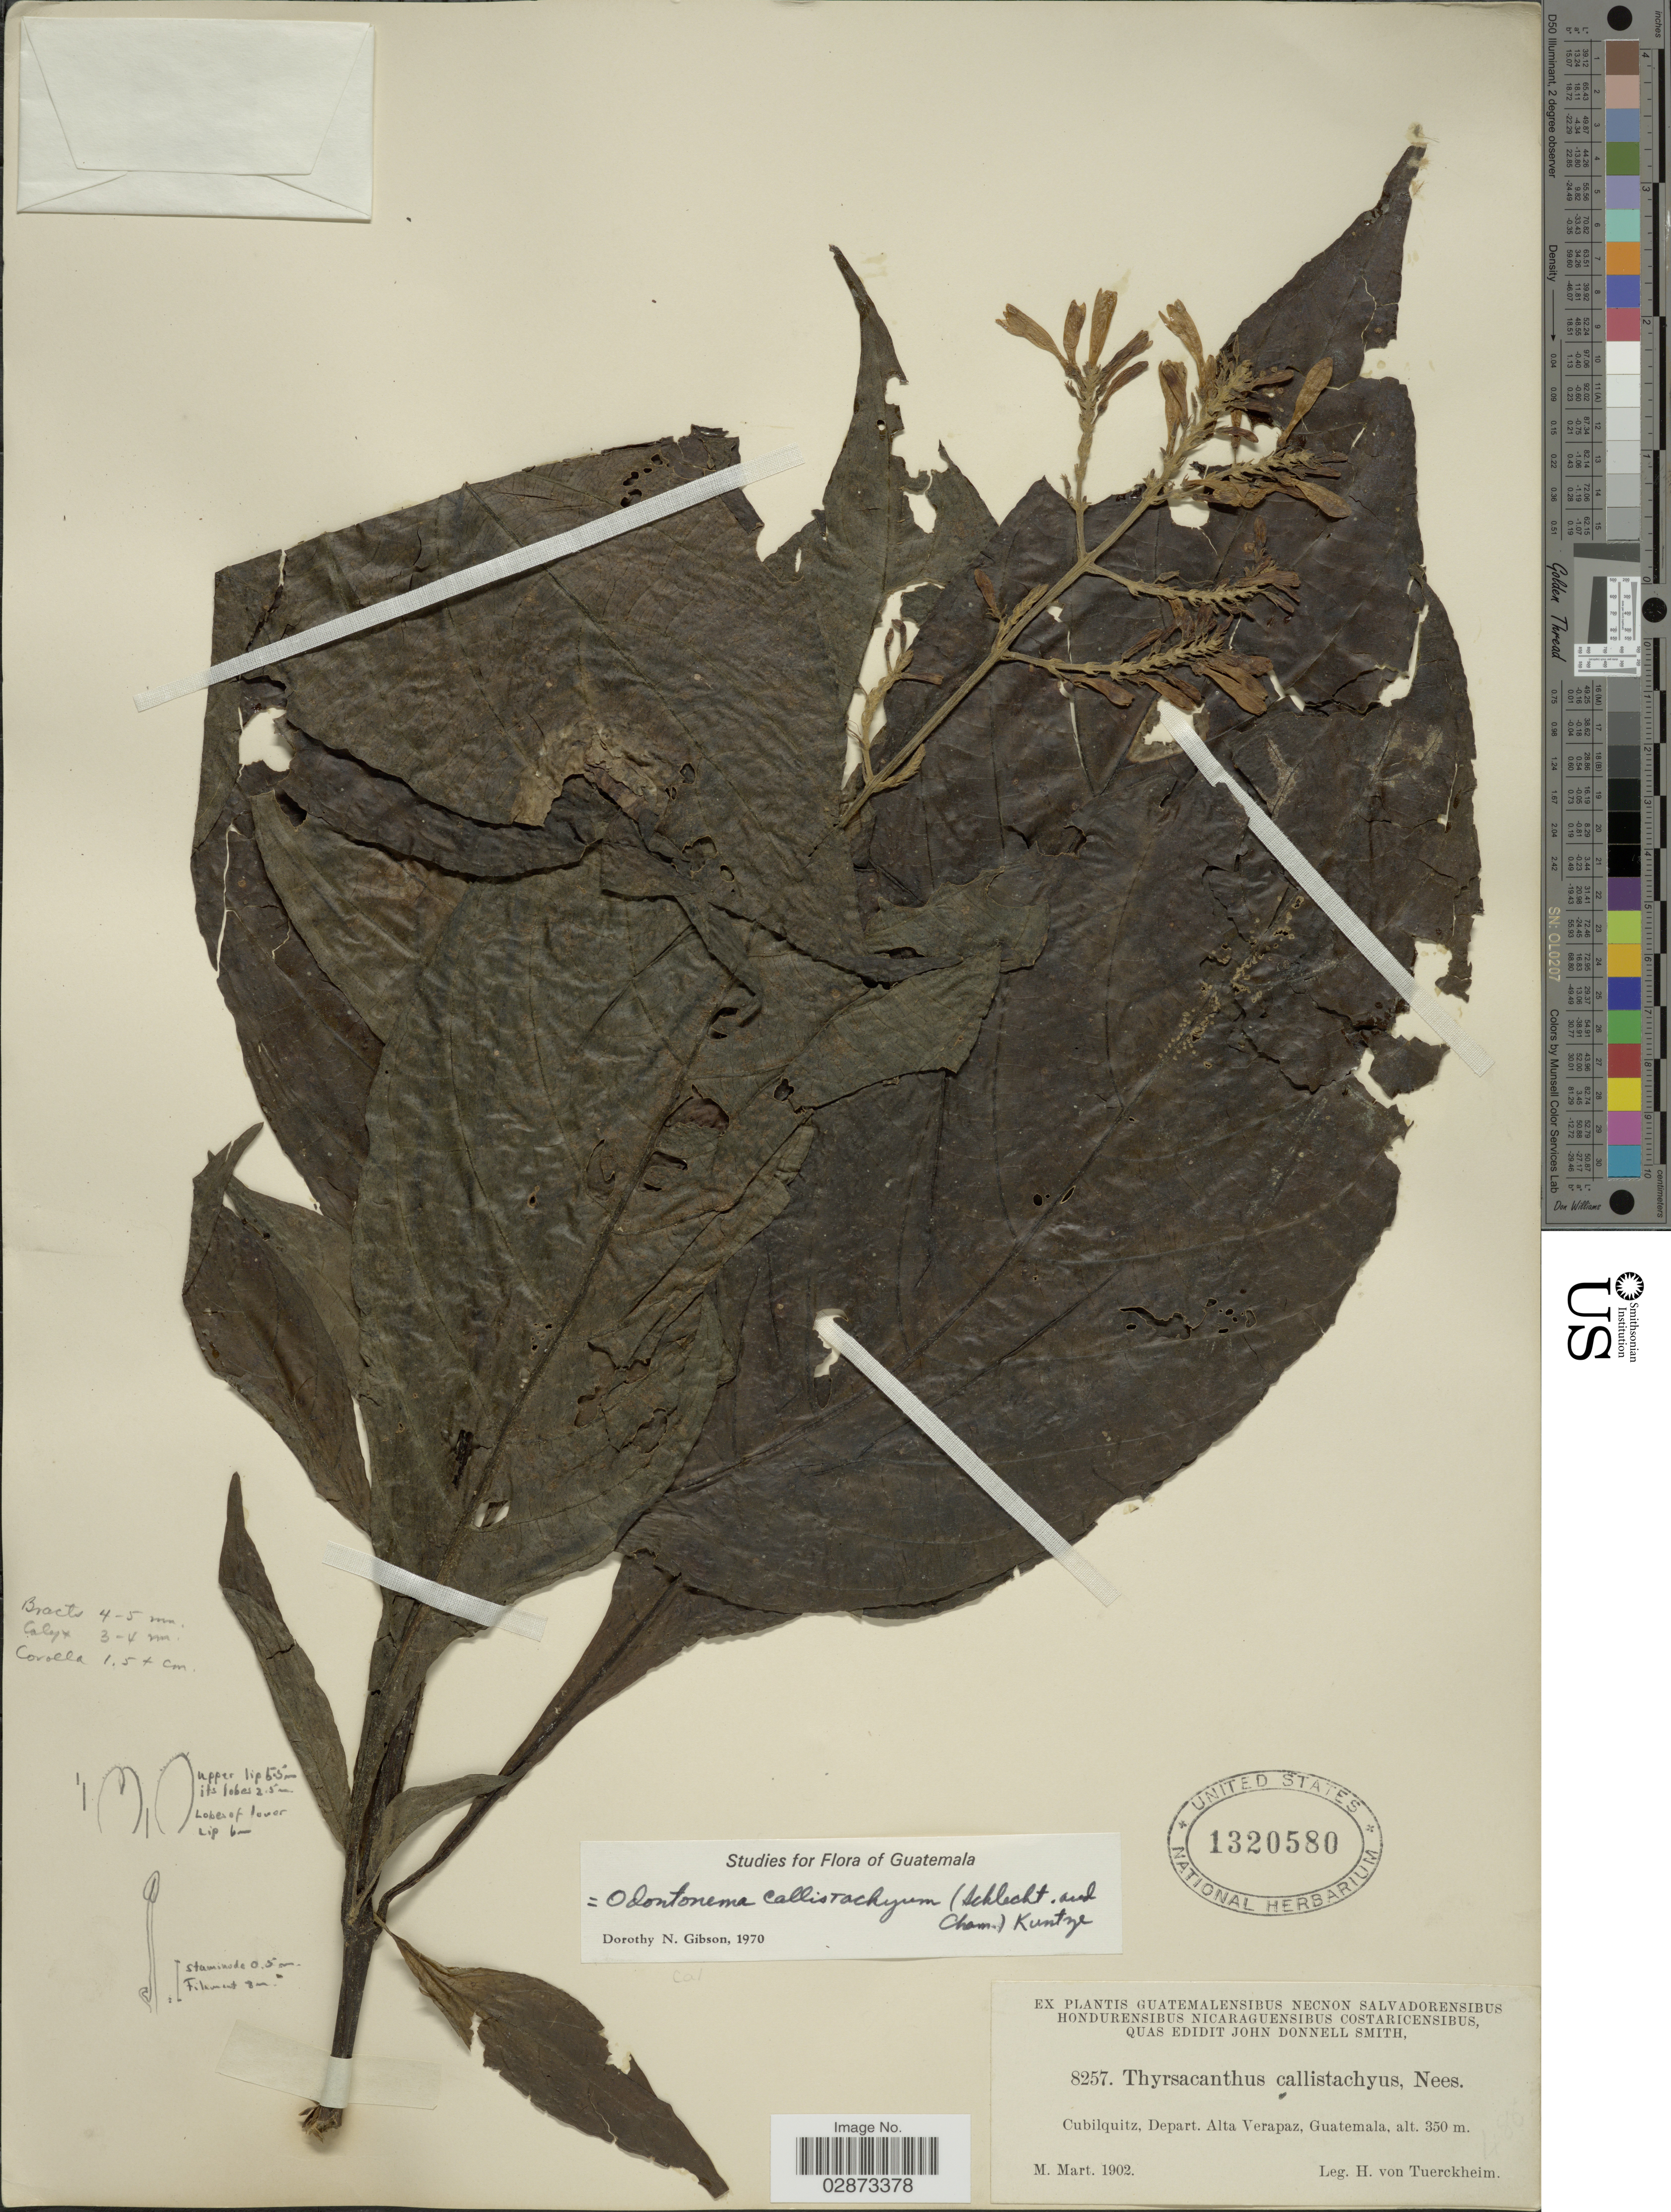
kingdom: Plantae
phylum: Tracheophyta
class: Magnoliopsida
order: Lamiales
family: Acanthaceae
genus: Odontonema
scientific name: Odontonema callistachyum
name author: (Schltdl. & Cham.) Kuntze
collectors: H. von Türckheim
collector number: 8257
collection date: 1902-03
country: Guatemala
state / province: Alta Verapaz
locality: Cubilquitz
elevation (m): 350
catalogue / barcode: US 1320580